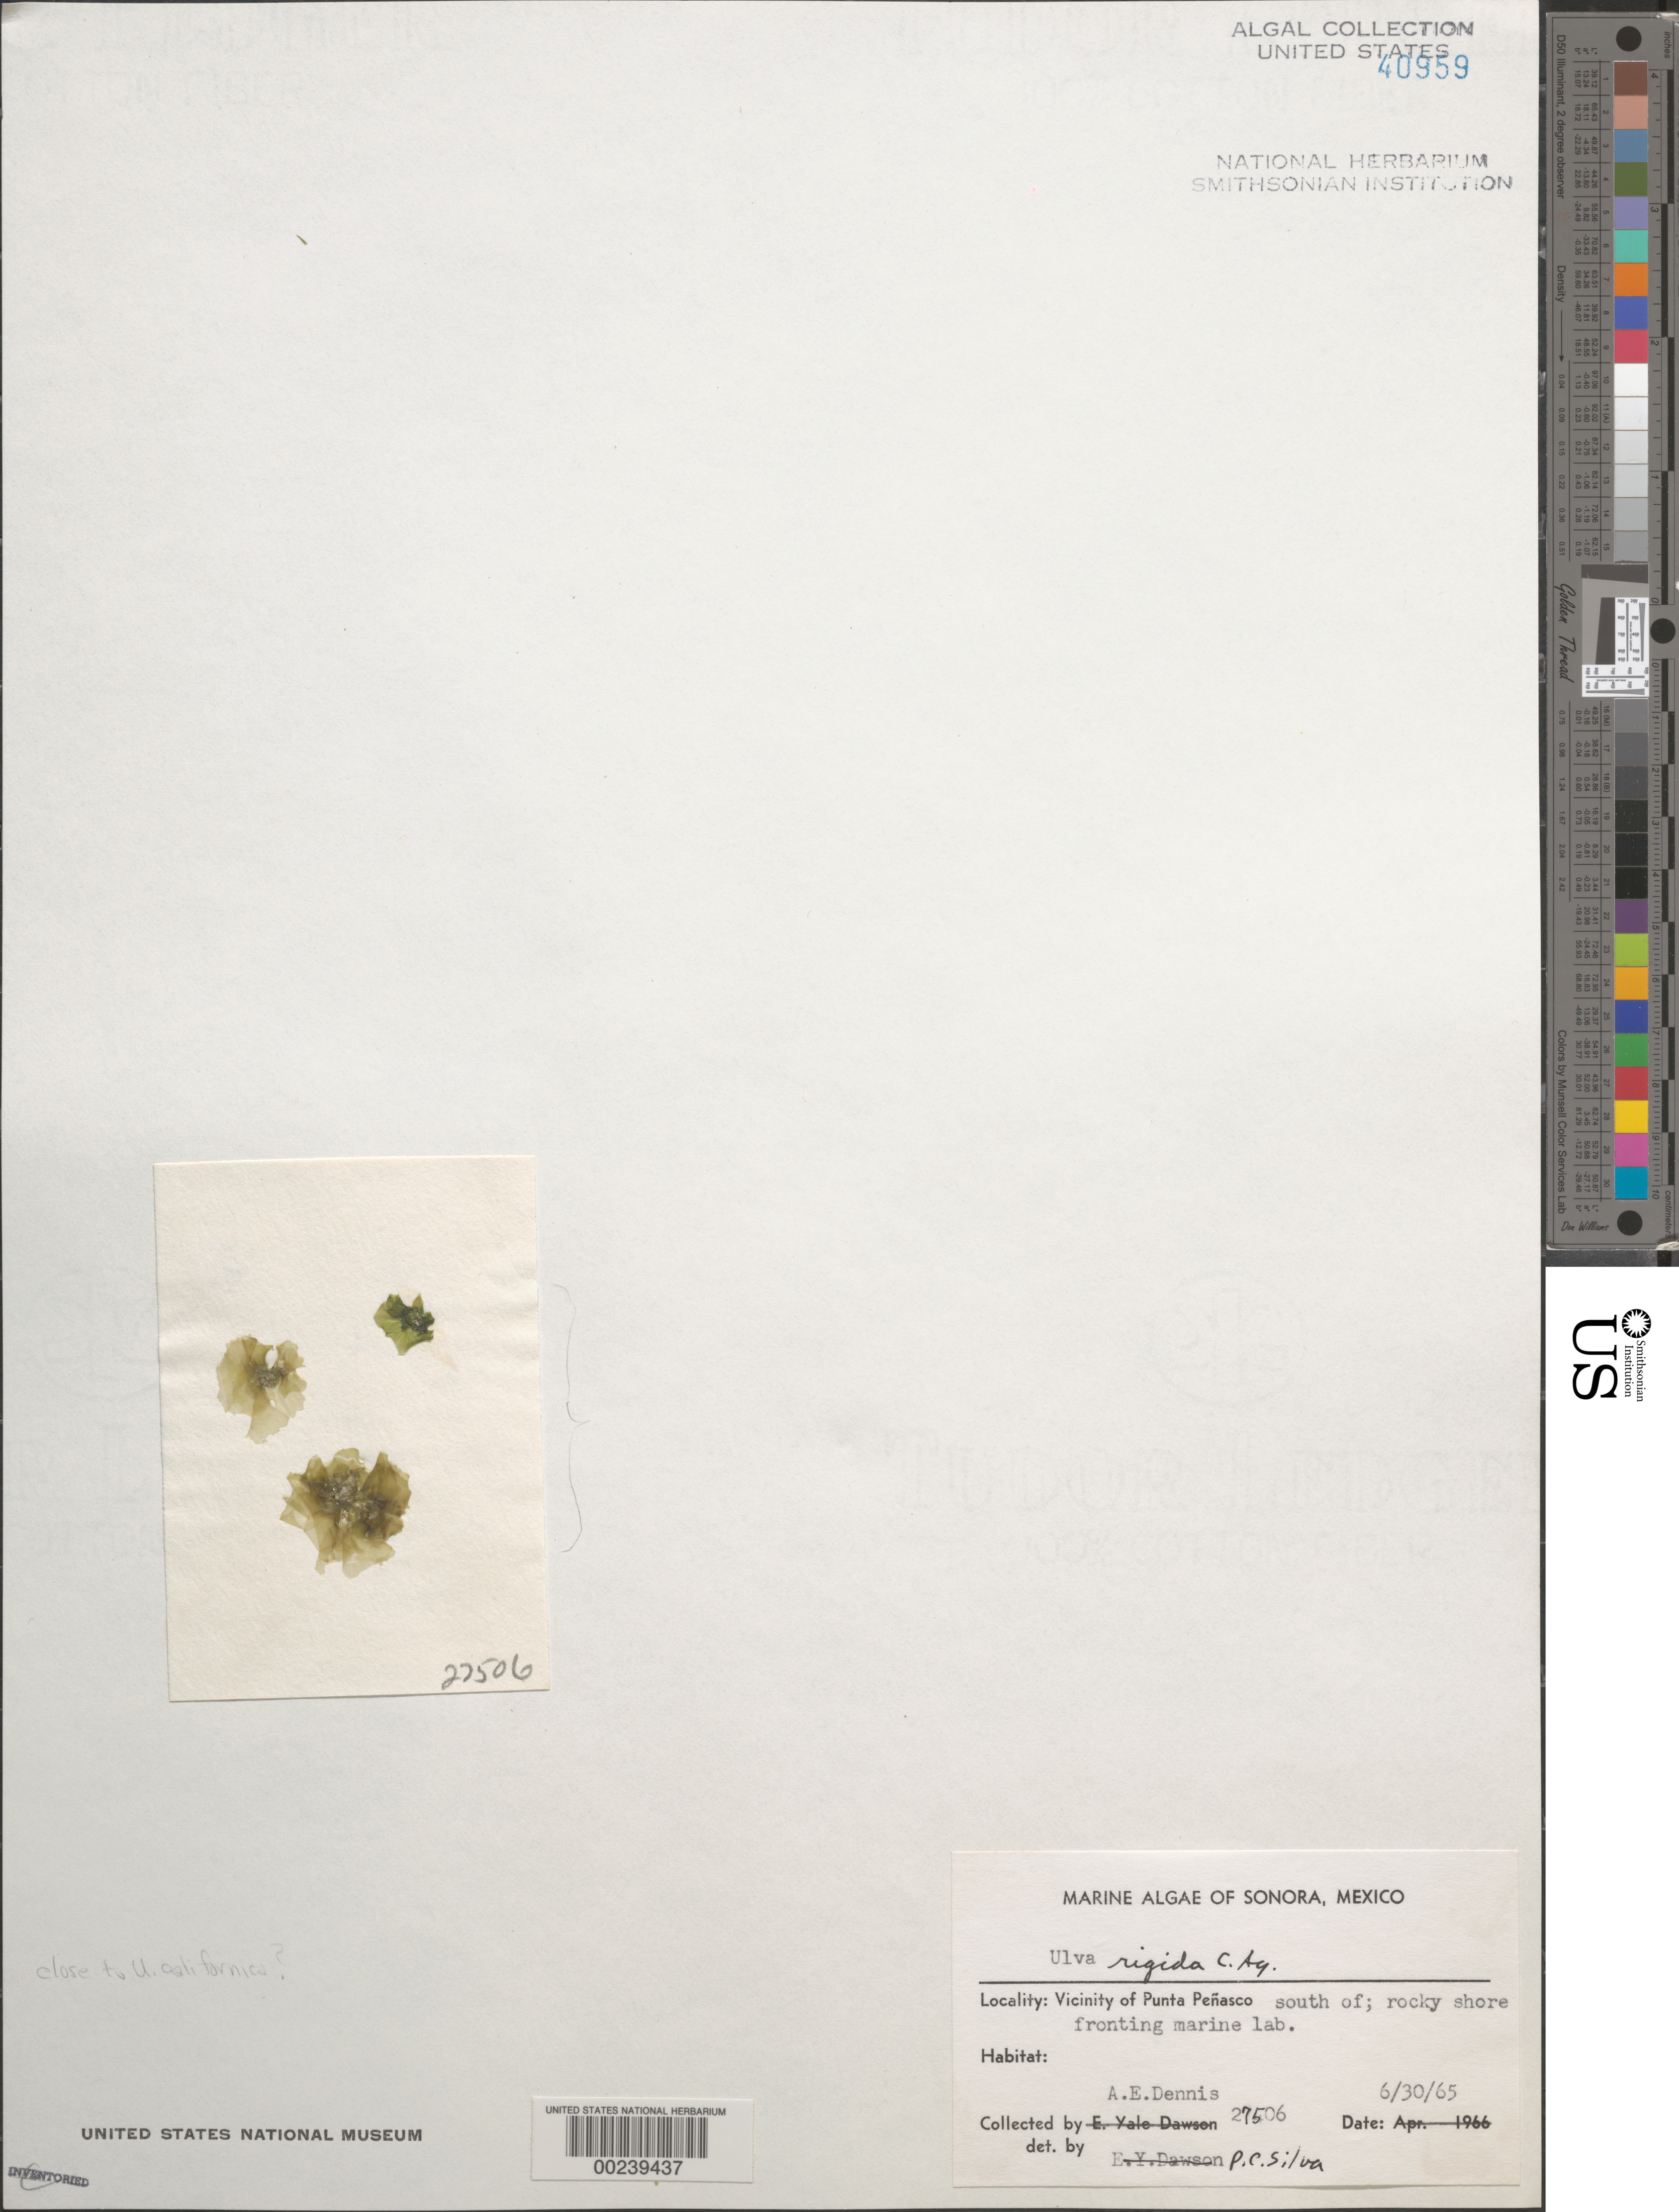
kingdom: Plantae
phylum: Chlorophyta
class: Ulvophyceae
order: Ulvales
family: Ulvaceae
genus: Ulva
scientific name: Ulva rigida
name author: C. Agardh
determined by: Silva, P. C.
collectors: A. Dennis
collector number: EYD 27506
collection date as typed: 30 Jun 1965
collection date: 1965-06-30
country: Mexico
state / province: Sonora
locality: Marine laboratory shore, south of Punta Penasco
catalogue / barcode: US 40959